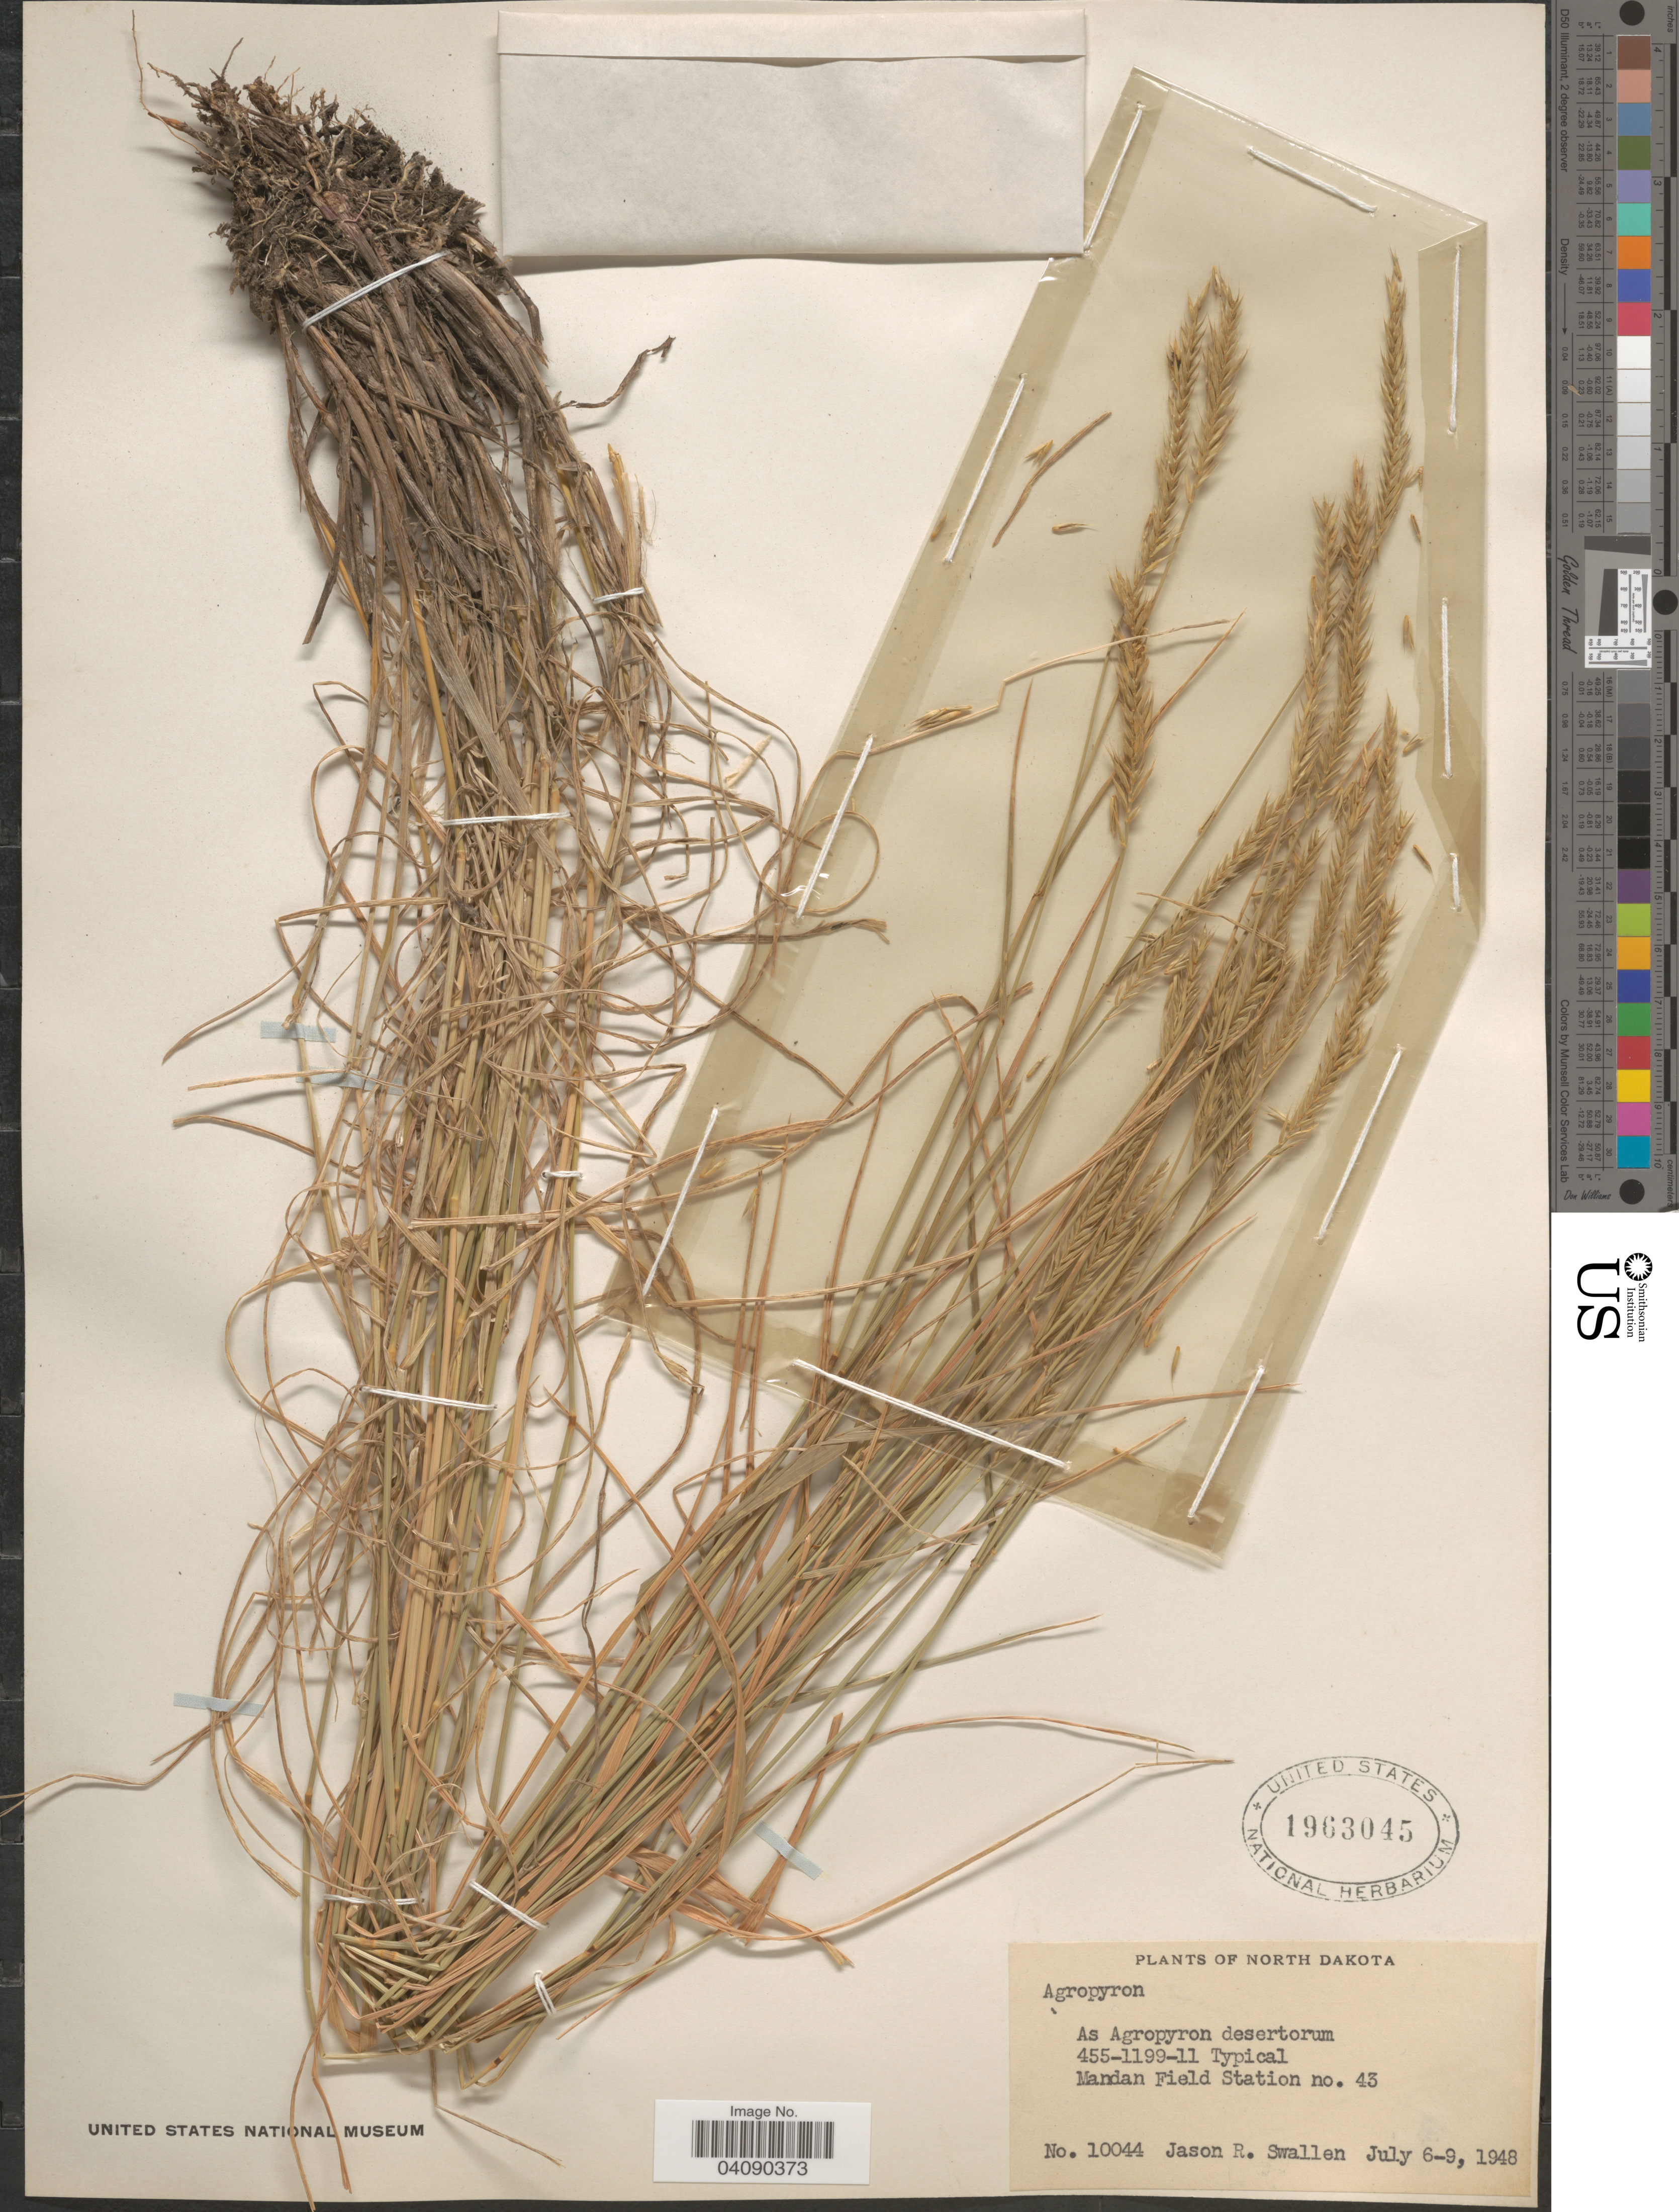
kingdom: Plantae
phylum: Tracheophyta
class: Liliopsida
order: Poales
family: Poaceae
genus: Agropyron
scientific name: Agropyron desertorum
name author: (Fisch. ex Link) Schult.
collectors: J. R. Swallen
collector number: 10044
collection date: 1948-07-06/1948-07-09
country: United States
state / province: North Dakota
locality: Mandan Field Station no. 43.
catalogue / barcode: US 1963045